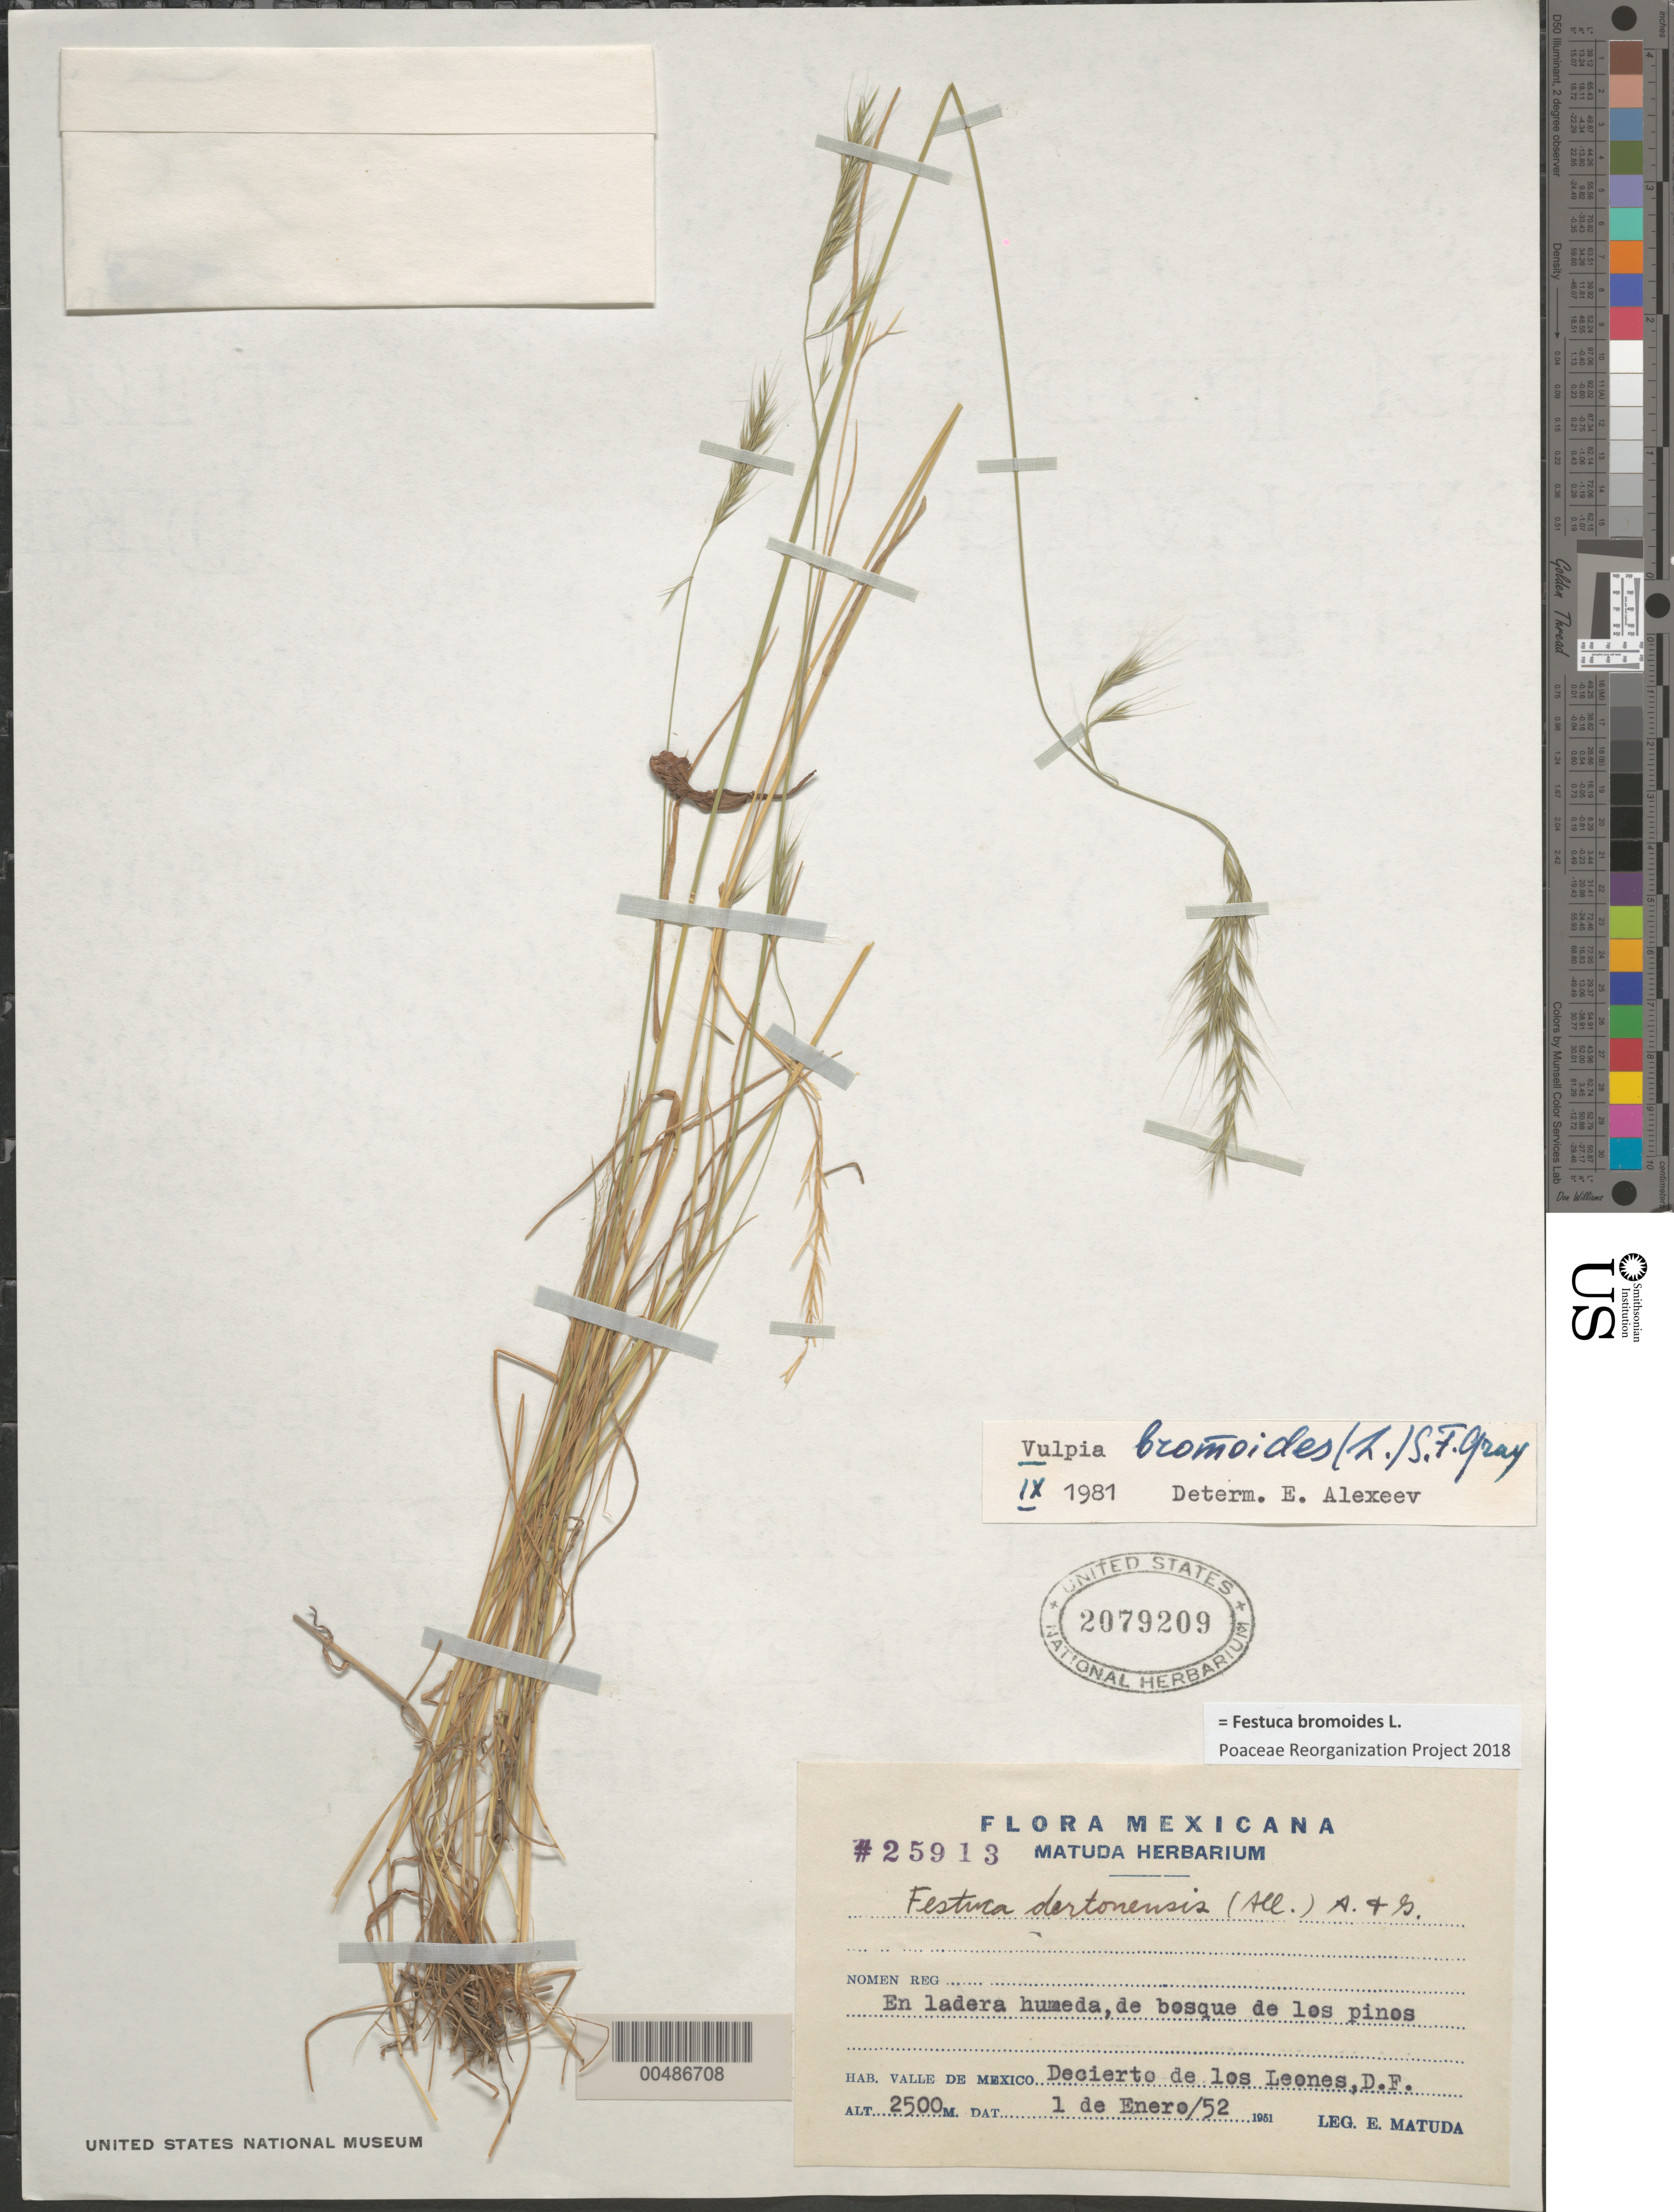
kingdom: Plantae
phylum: Tracheophyta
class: Liliopsida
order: Poales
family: Poaceae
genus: Festuca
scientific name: Festuca bromoides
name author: L.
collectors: E. Matuda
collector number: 25913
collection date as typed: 1 Jan 1952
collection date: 1952-01-01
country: Mexico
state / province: Distrito Federal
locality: Decierto de Los Leones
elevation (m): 2500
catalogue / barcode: US 2079209